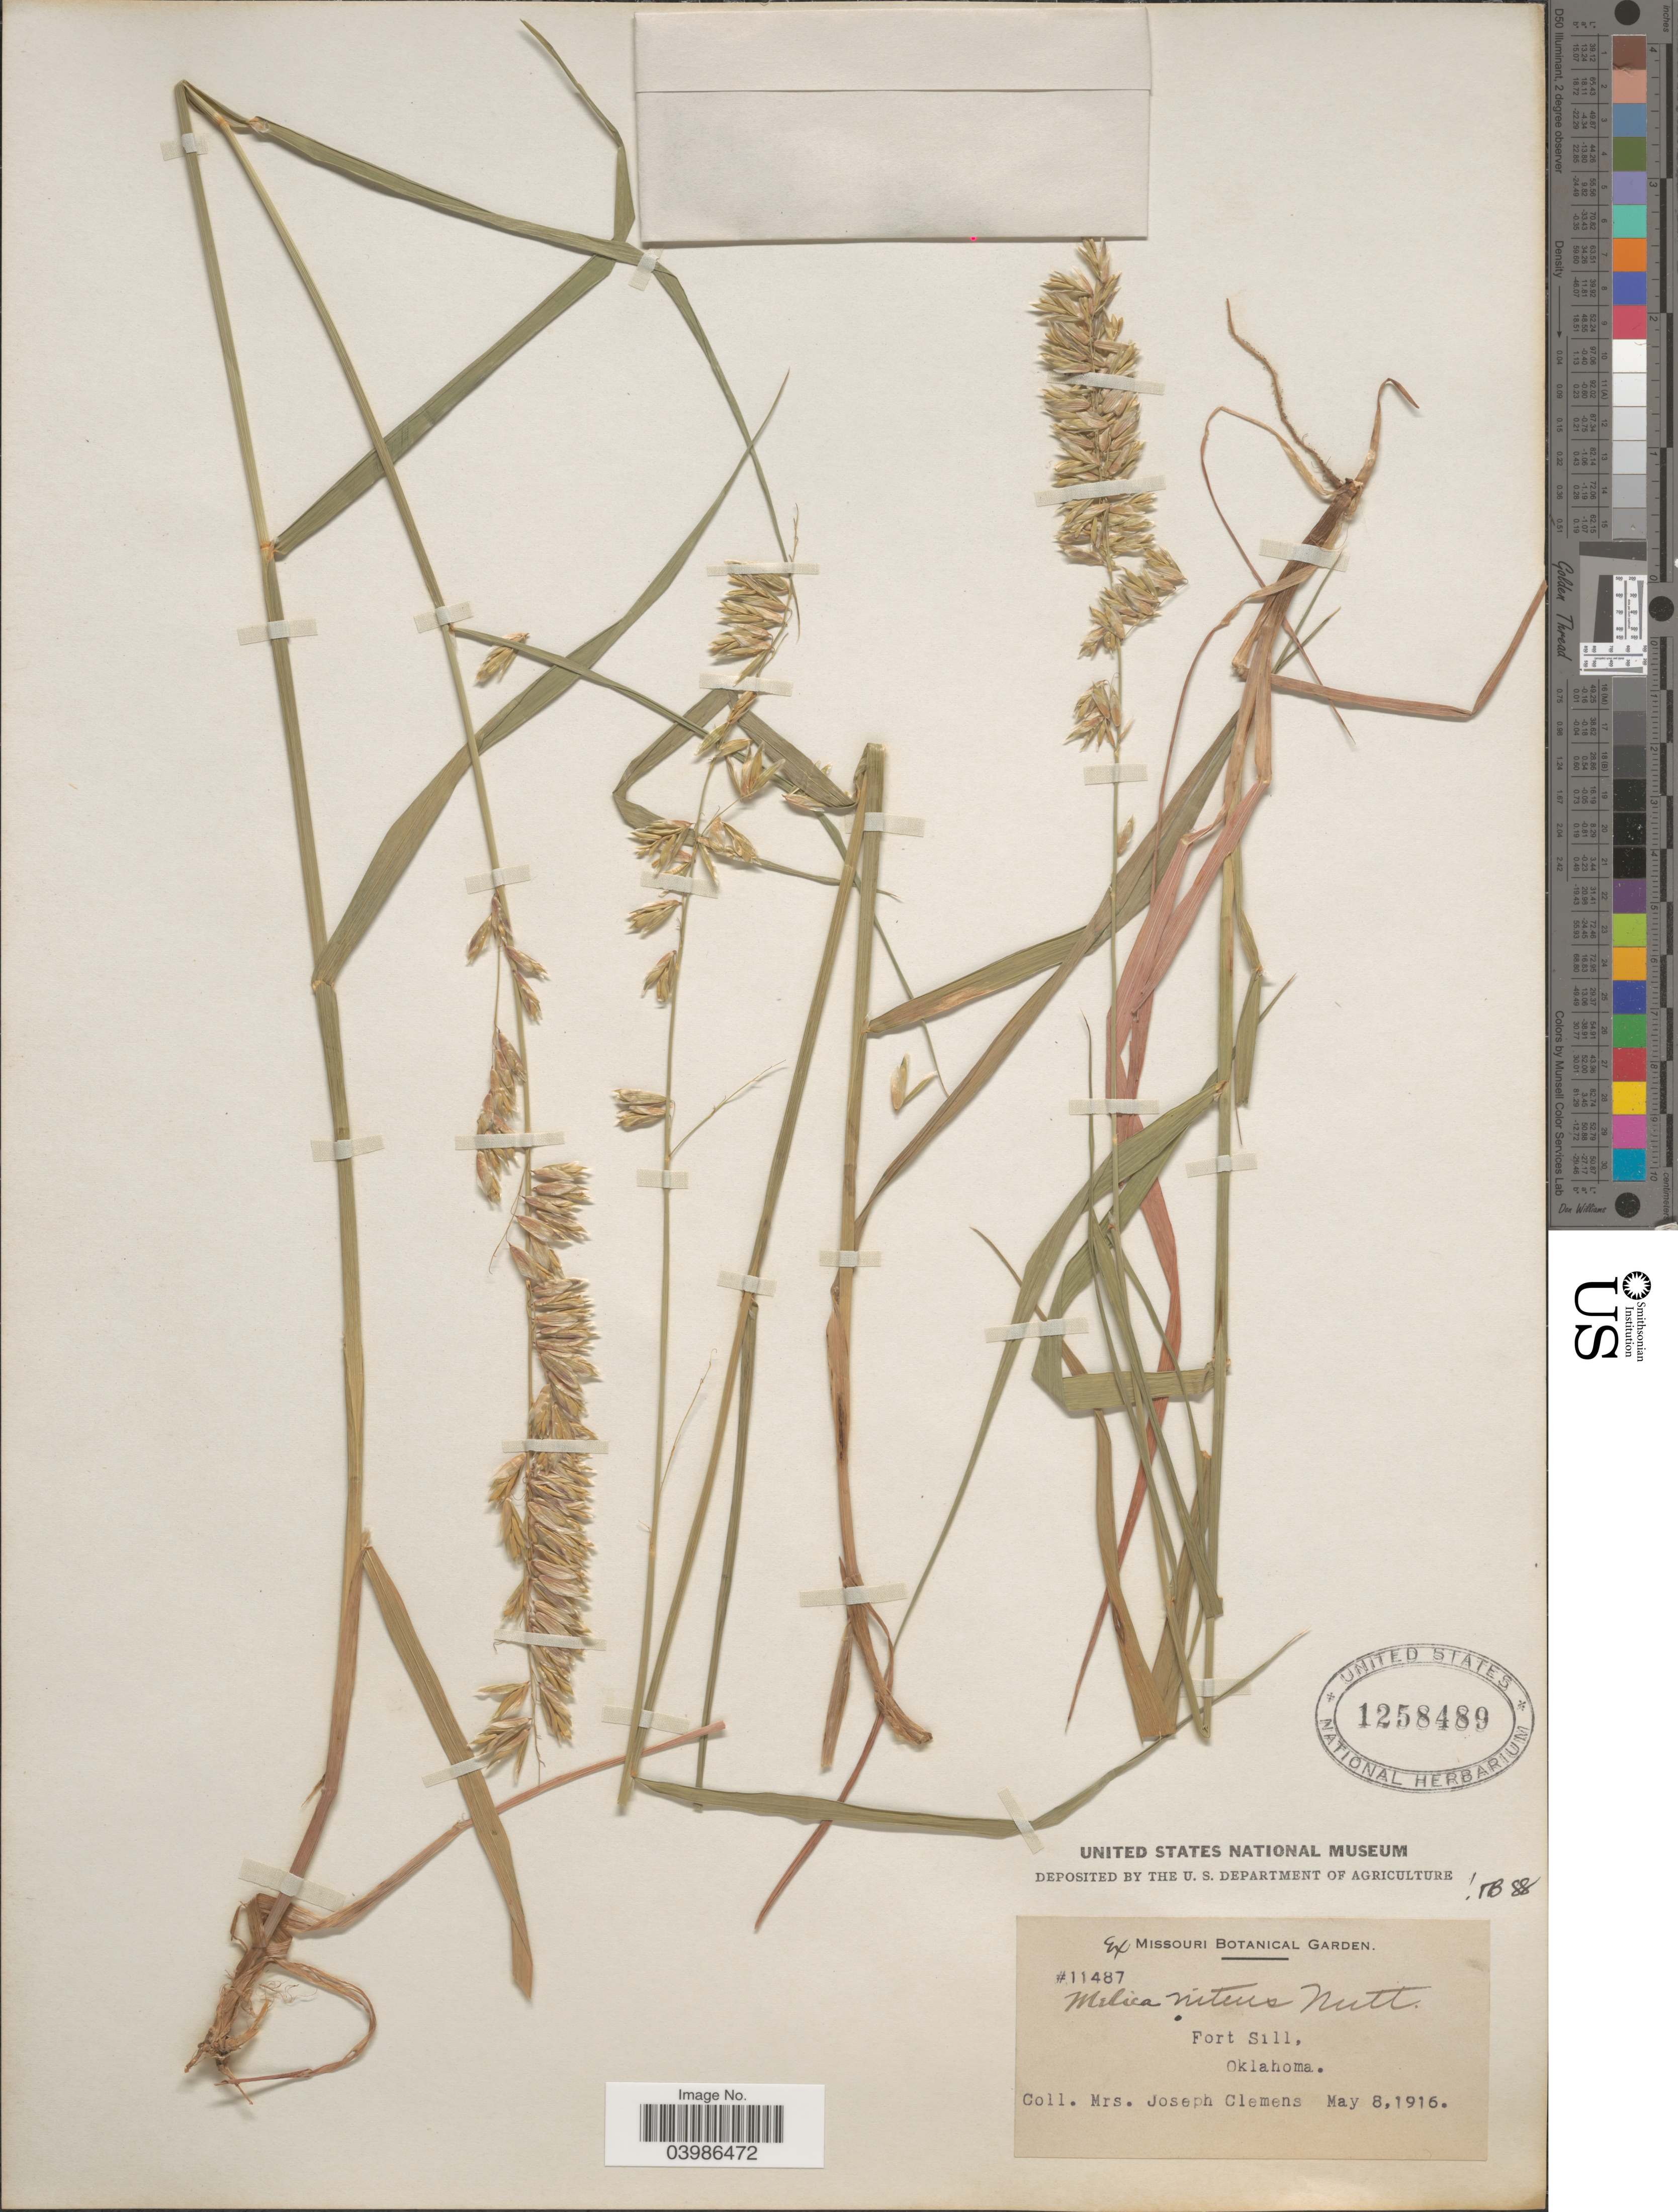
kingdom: Plantae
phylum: Tracheophyta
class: Liliopsida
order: Poales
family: Poaceae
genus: Melica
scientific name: Melica nitens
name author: (Scribn.) Nutt. ex Piper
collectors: J. Clemens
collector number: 11487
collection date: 1916-05-08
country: United States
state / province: Oklahoma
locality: Fort Sill.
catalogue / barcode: US 1258489